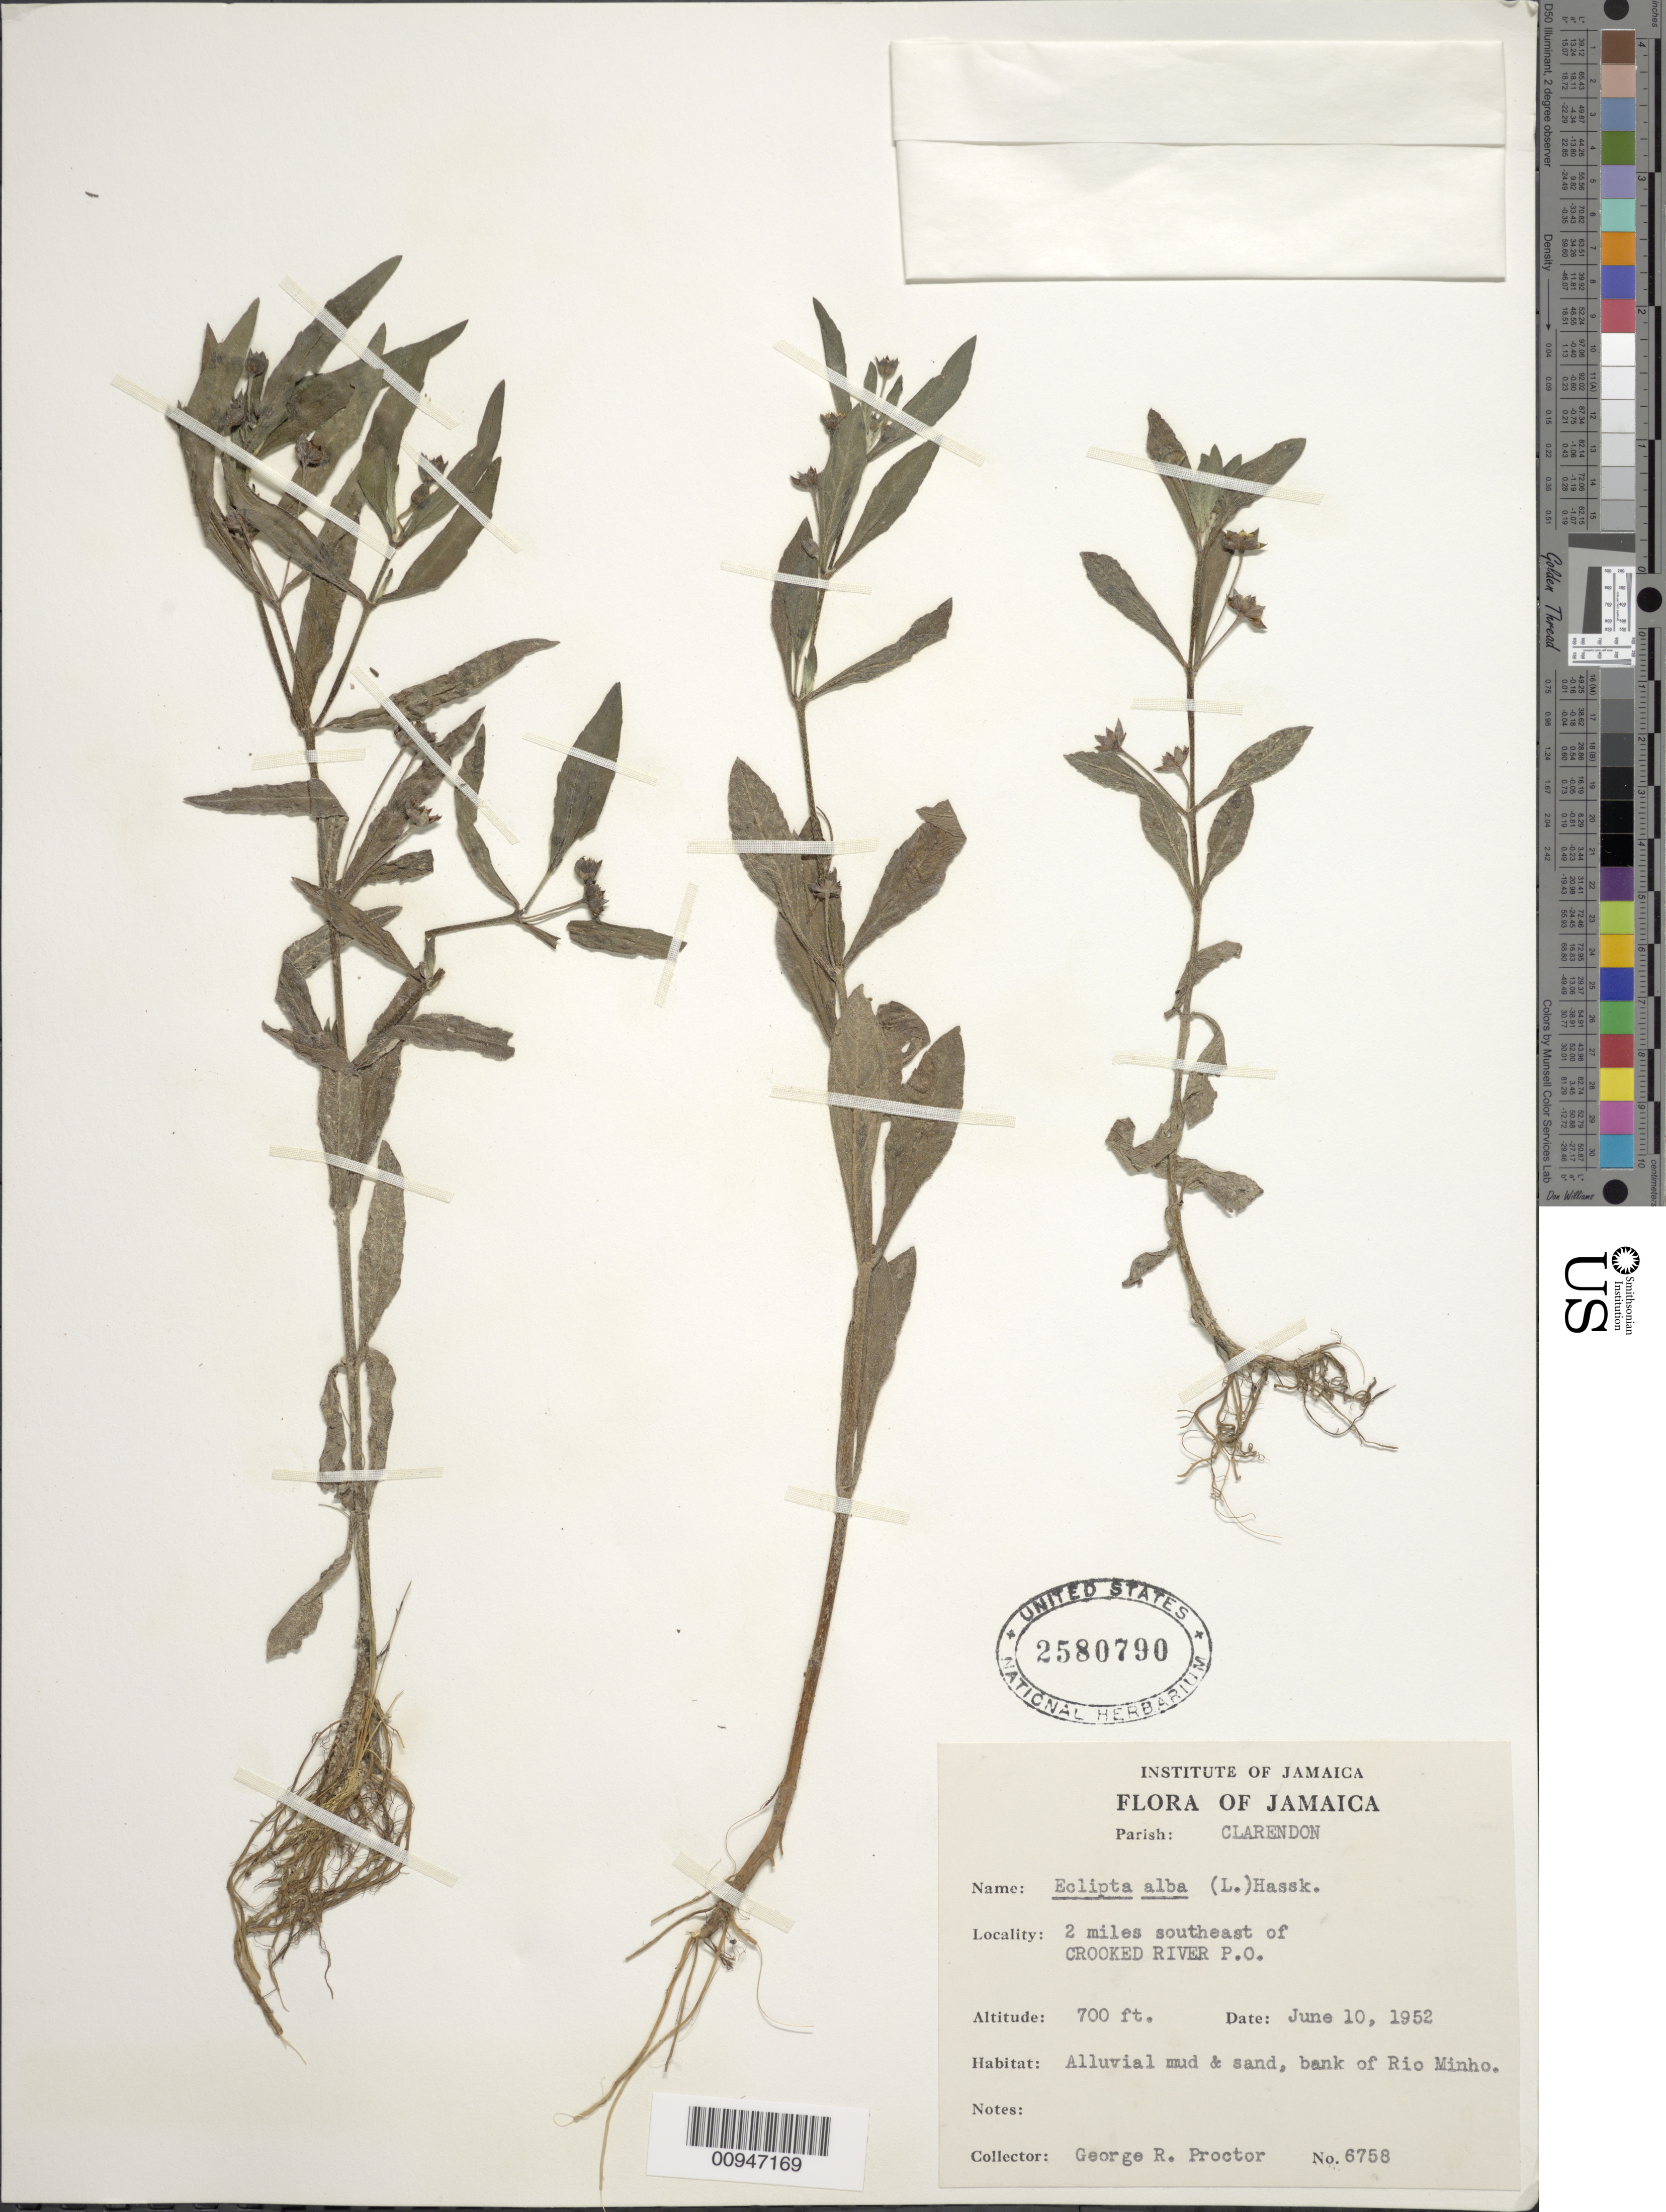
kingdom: Plantae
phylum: Tracheophyta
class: Magnoliopsida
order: Asterales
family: Asteraceae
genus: Eclipta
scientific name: Eclipta prostrata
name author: (L.) L.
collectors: G. R. Proctor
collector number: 6758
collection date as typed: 10 Jun 1952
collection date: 1952-06-10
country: Jamaica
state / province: Clarendon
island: Jamaica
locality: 2 miles southeast of Crooked River P.O., bank of Rio Minho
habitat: Alluvial mud and sand along river bank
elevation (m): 213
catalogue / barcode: US 2580790